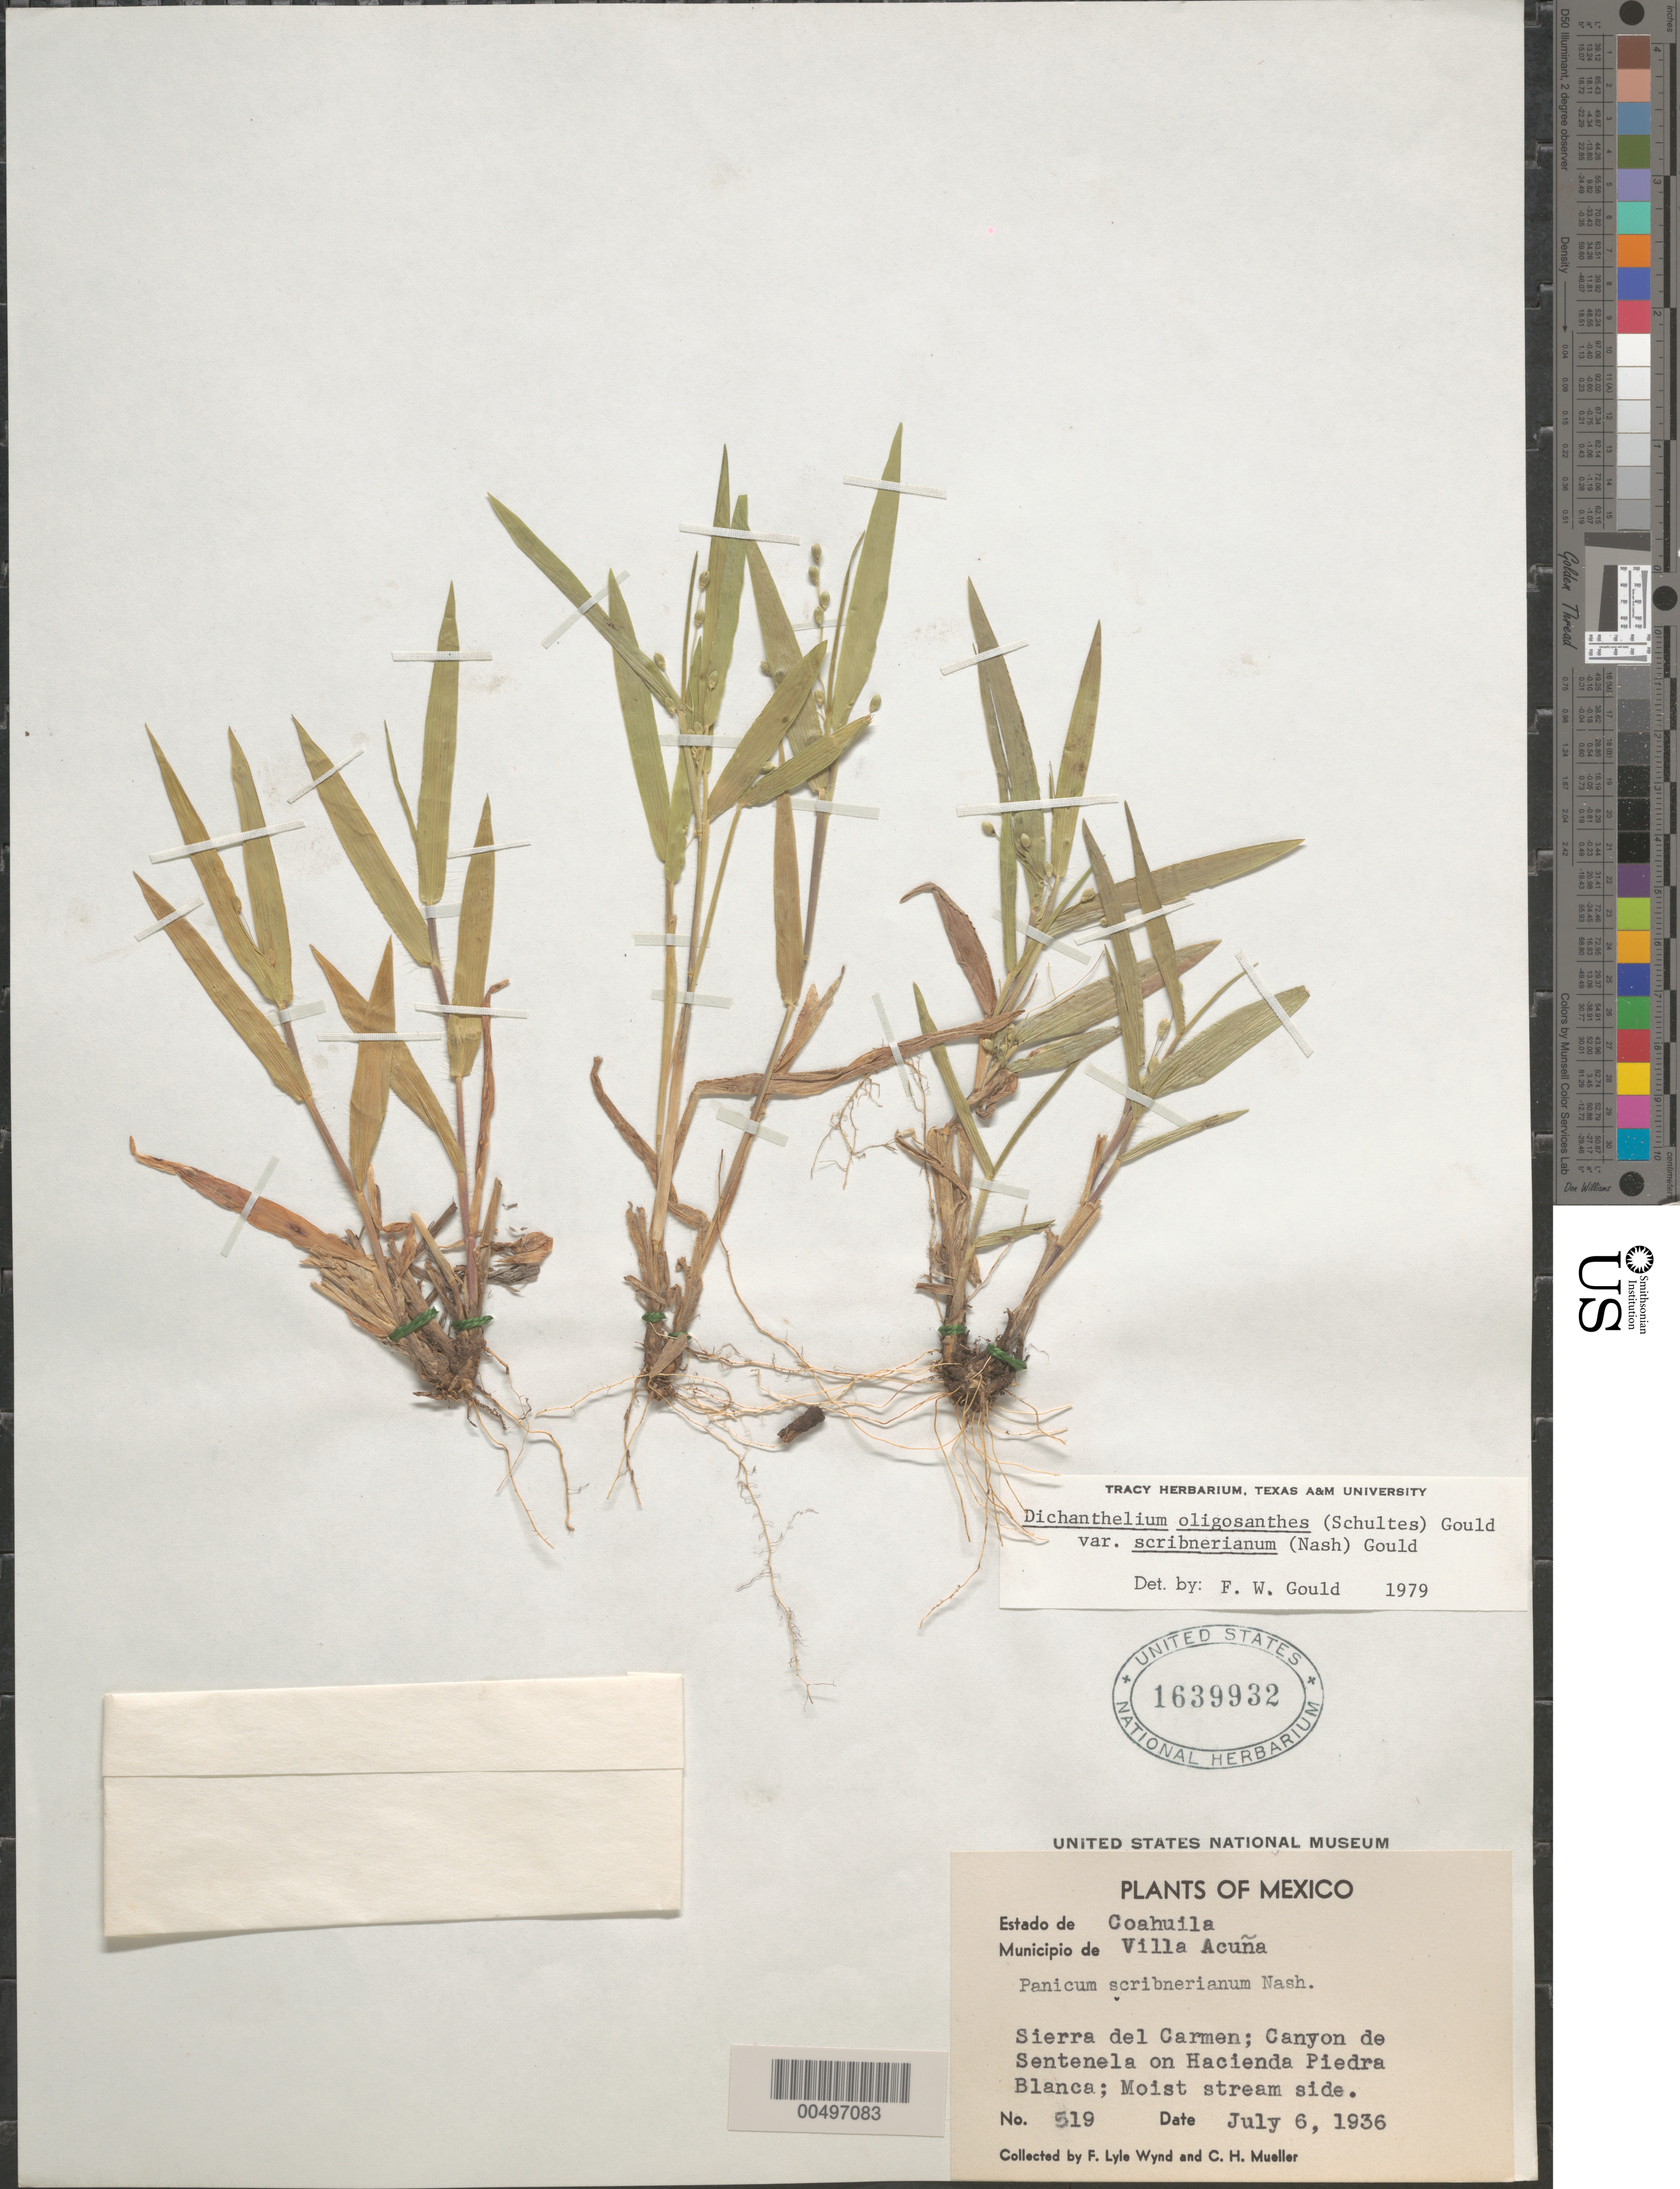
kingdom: Plantae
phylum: Tracheophyta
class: Liliopsida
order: Poales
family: Poaceae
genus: Dichanthelium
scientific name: Dichanthelium oligosanthes var. scribnerianum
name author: (Nash) Gould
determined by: Gould, F. W.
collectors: F. L. Wynd & C. H. Muller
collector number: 519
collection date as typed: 6 Jul 1936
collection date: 1936-07-06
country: Mexico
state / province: Coahuila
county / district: Acuña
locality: Sierra del Carmen, Canyon de Sentenela on Hacienda Piedra Blanca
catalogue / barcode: US 1639932